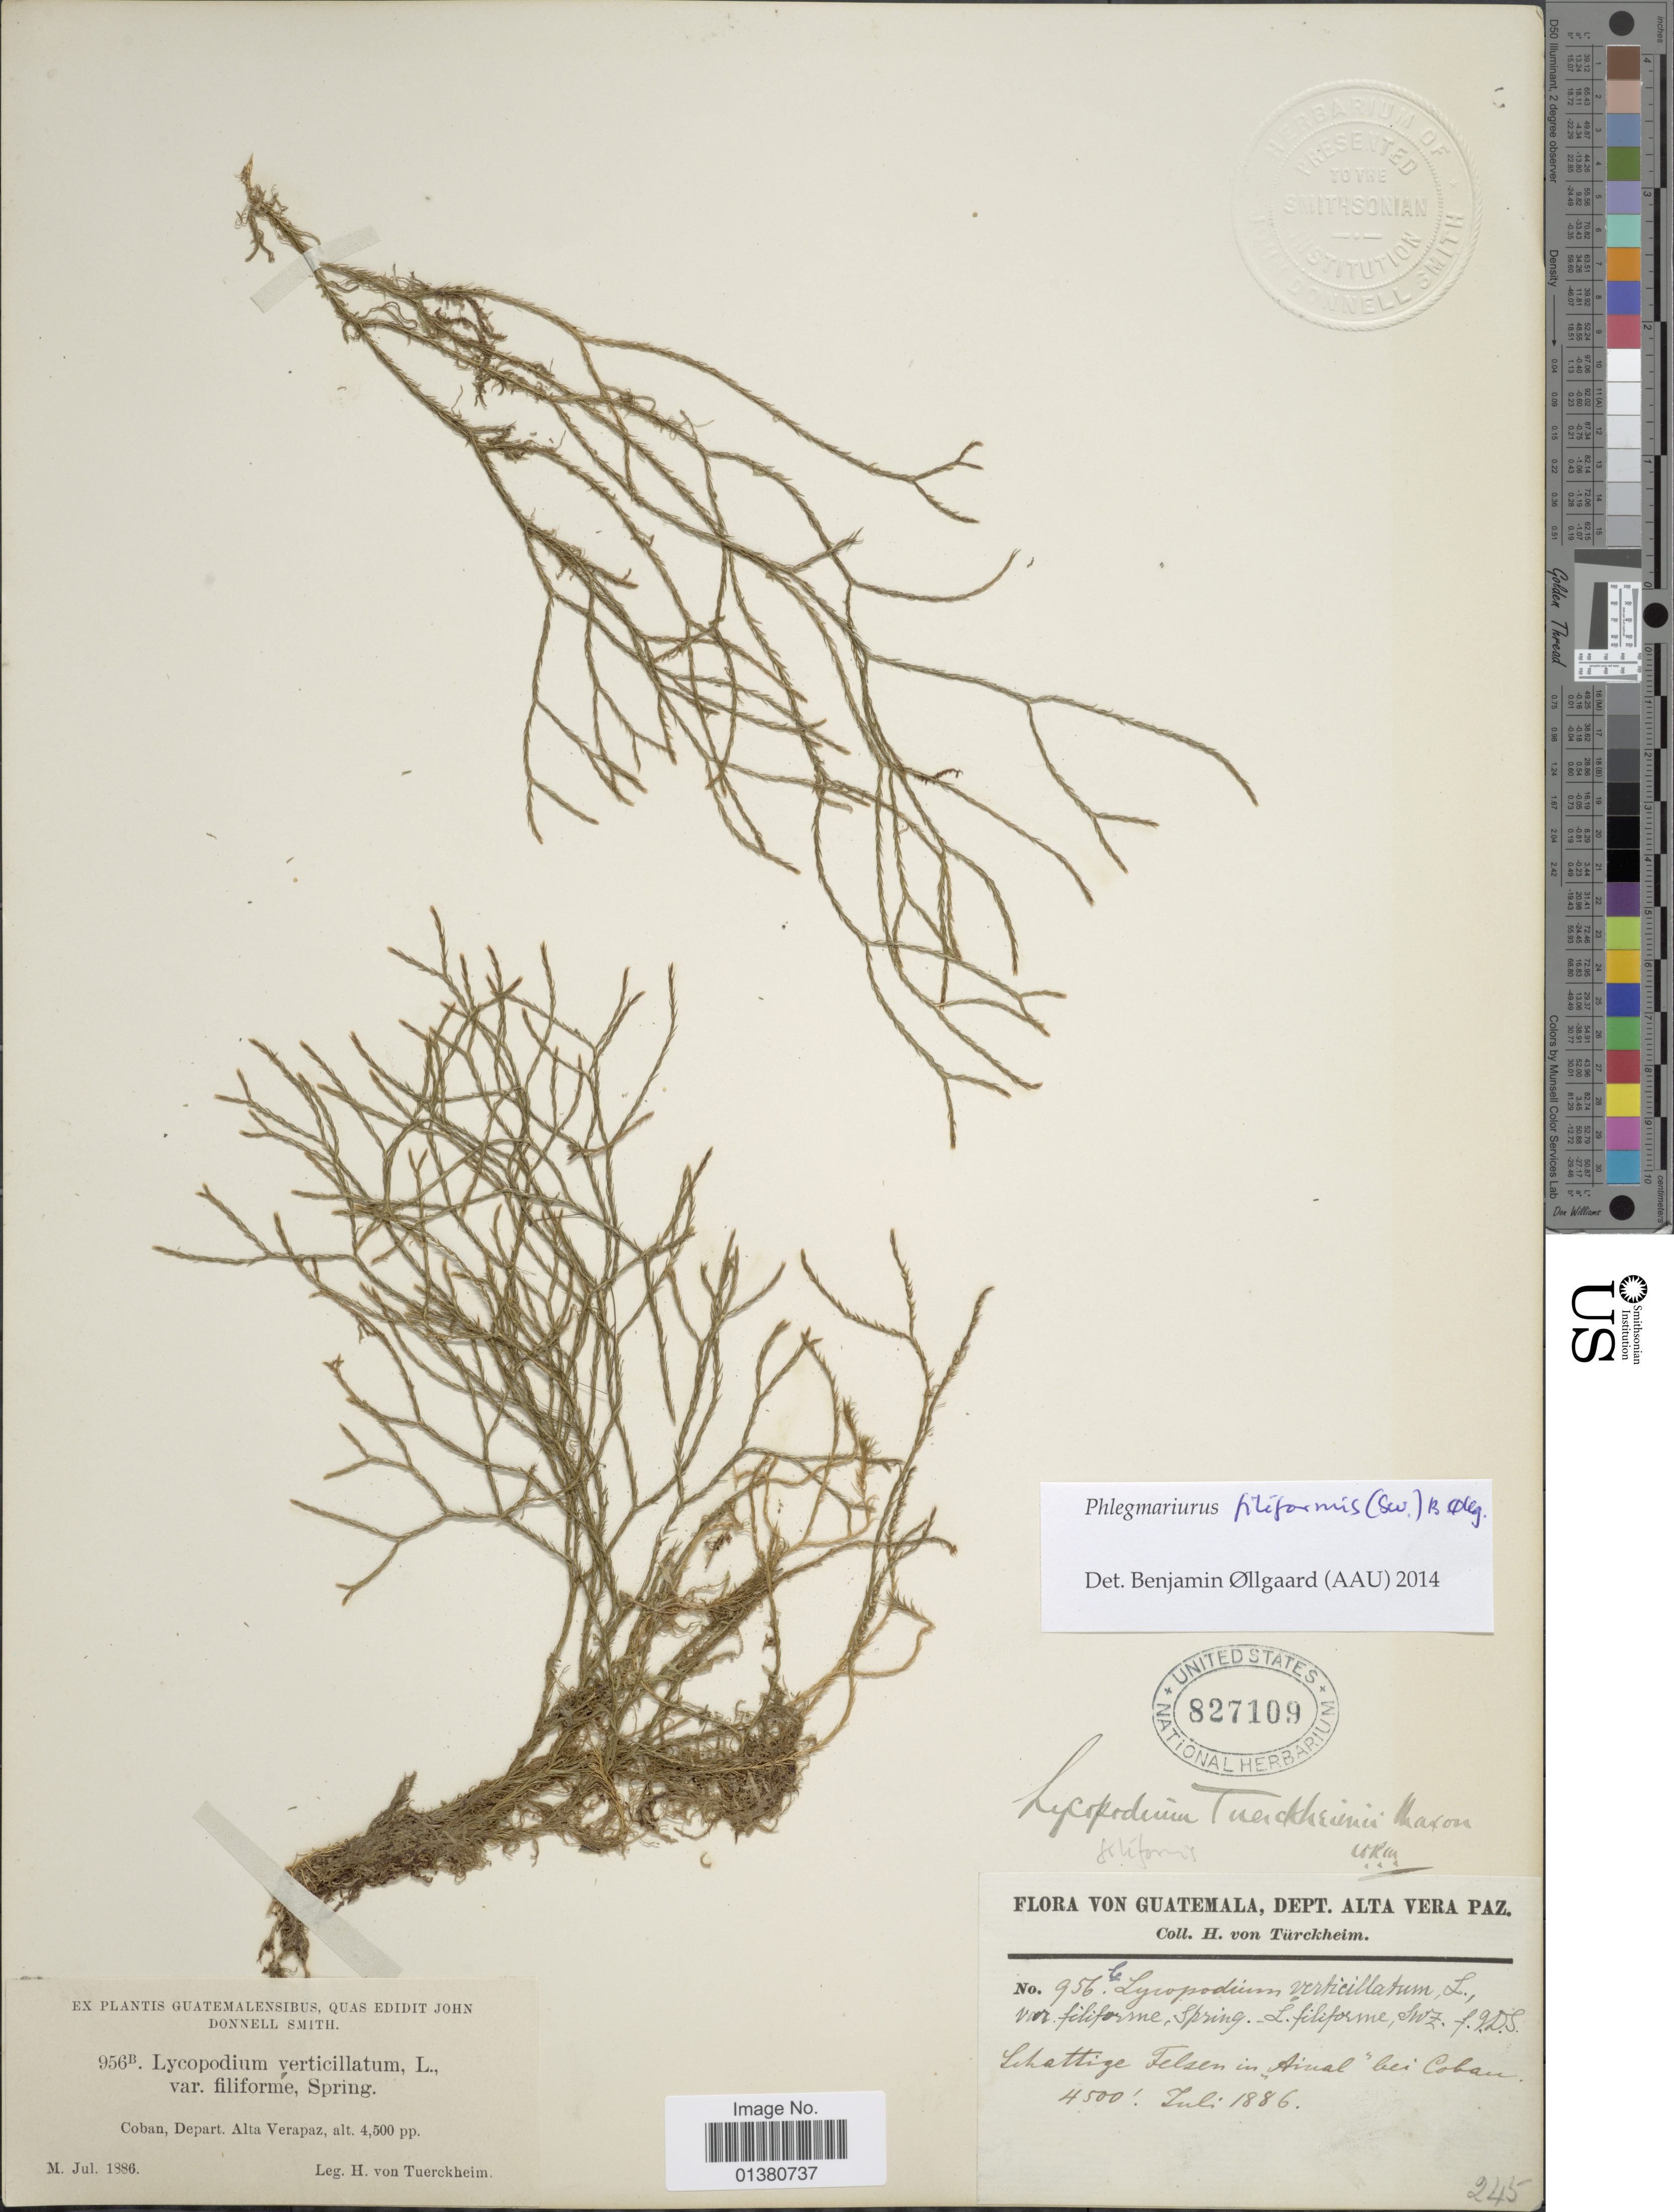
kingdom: Plantae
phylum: Tracheophyta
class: Lycopodiopsida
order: Lycopodiales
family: Lycopodiaceae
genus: Phlegmariurus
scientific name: Phlegmariurus filiformis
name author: (Sw.) W.H. Wagner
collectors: H. von Türckheim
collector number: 956B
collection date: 1886-07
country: Guatemala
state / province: Alta Verapaz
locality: Coban, Depart. Alta Verapaz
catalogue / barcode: US 827109